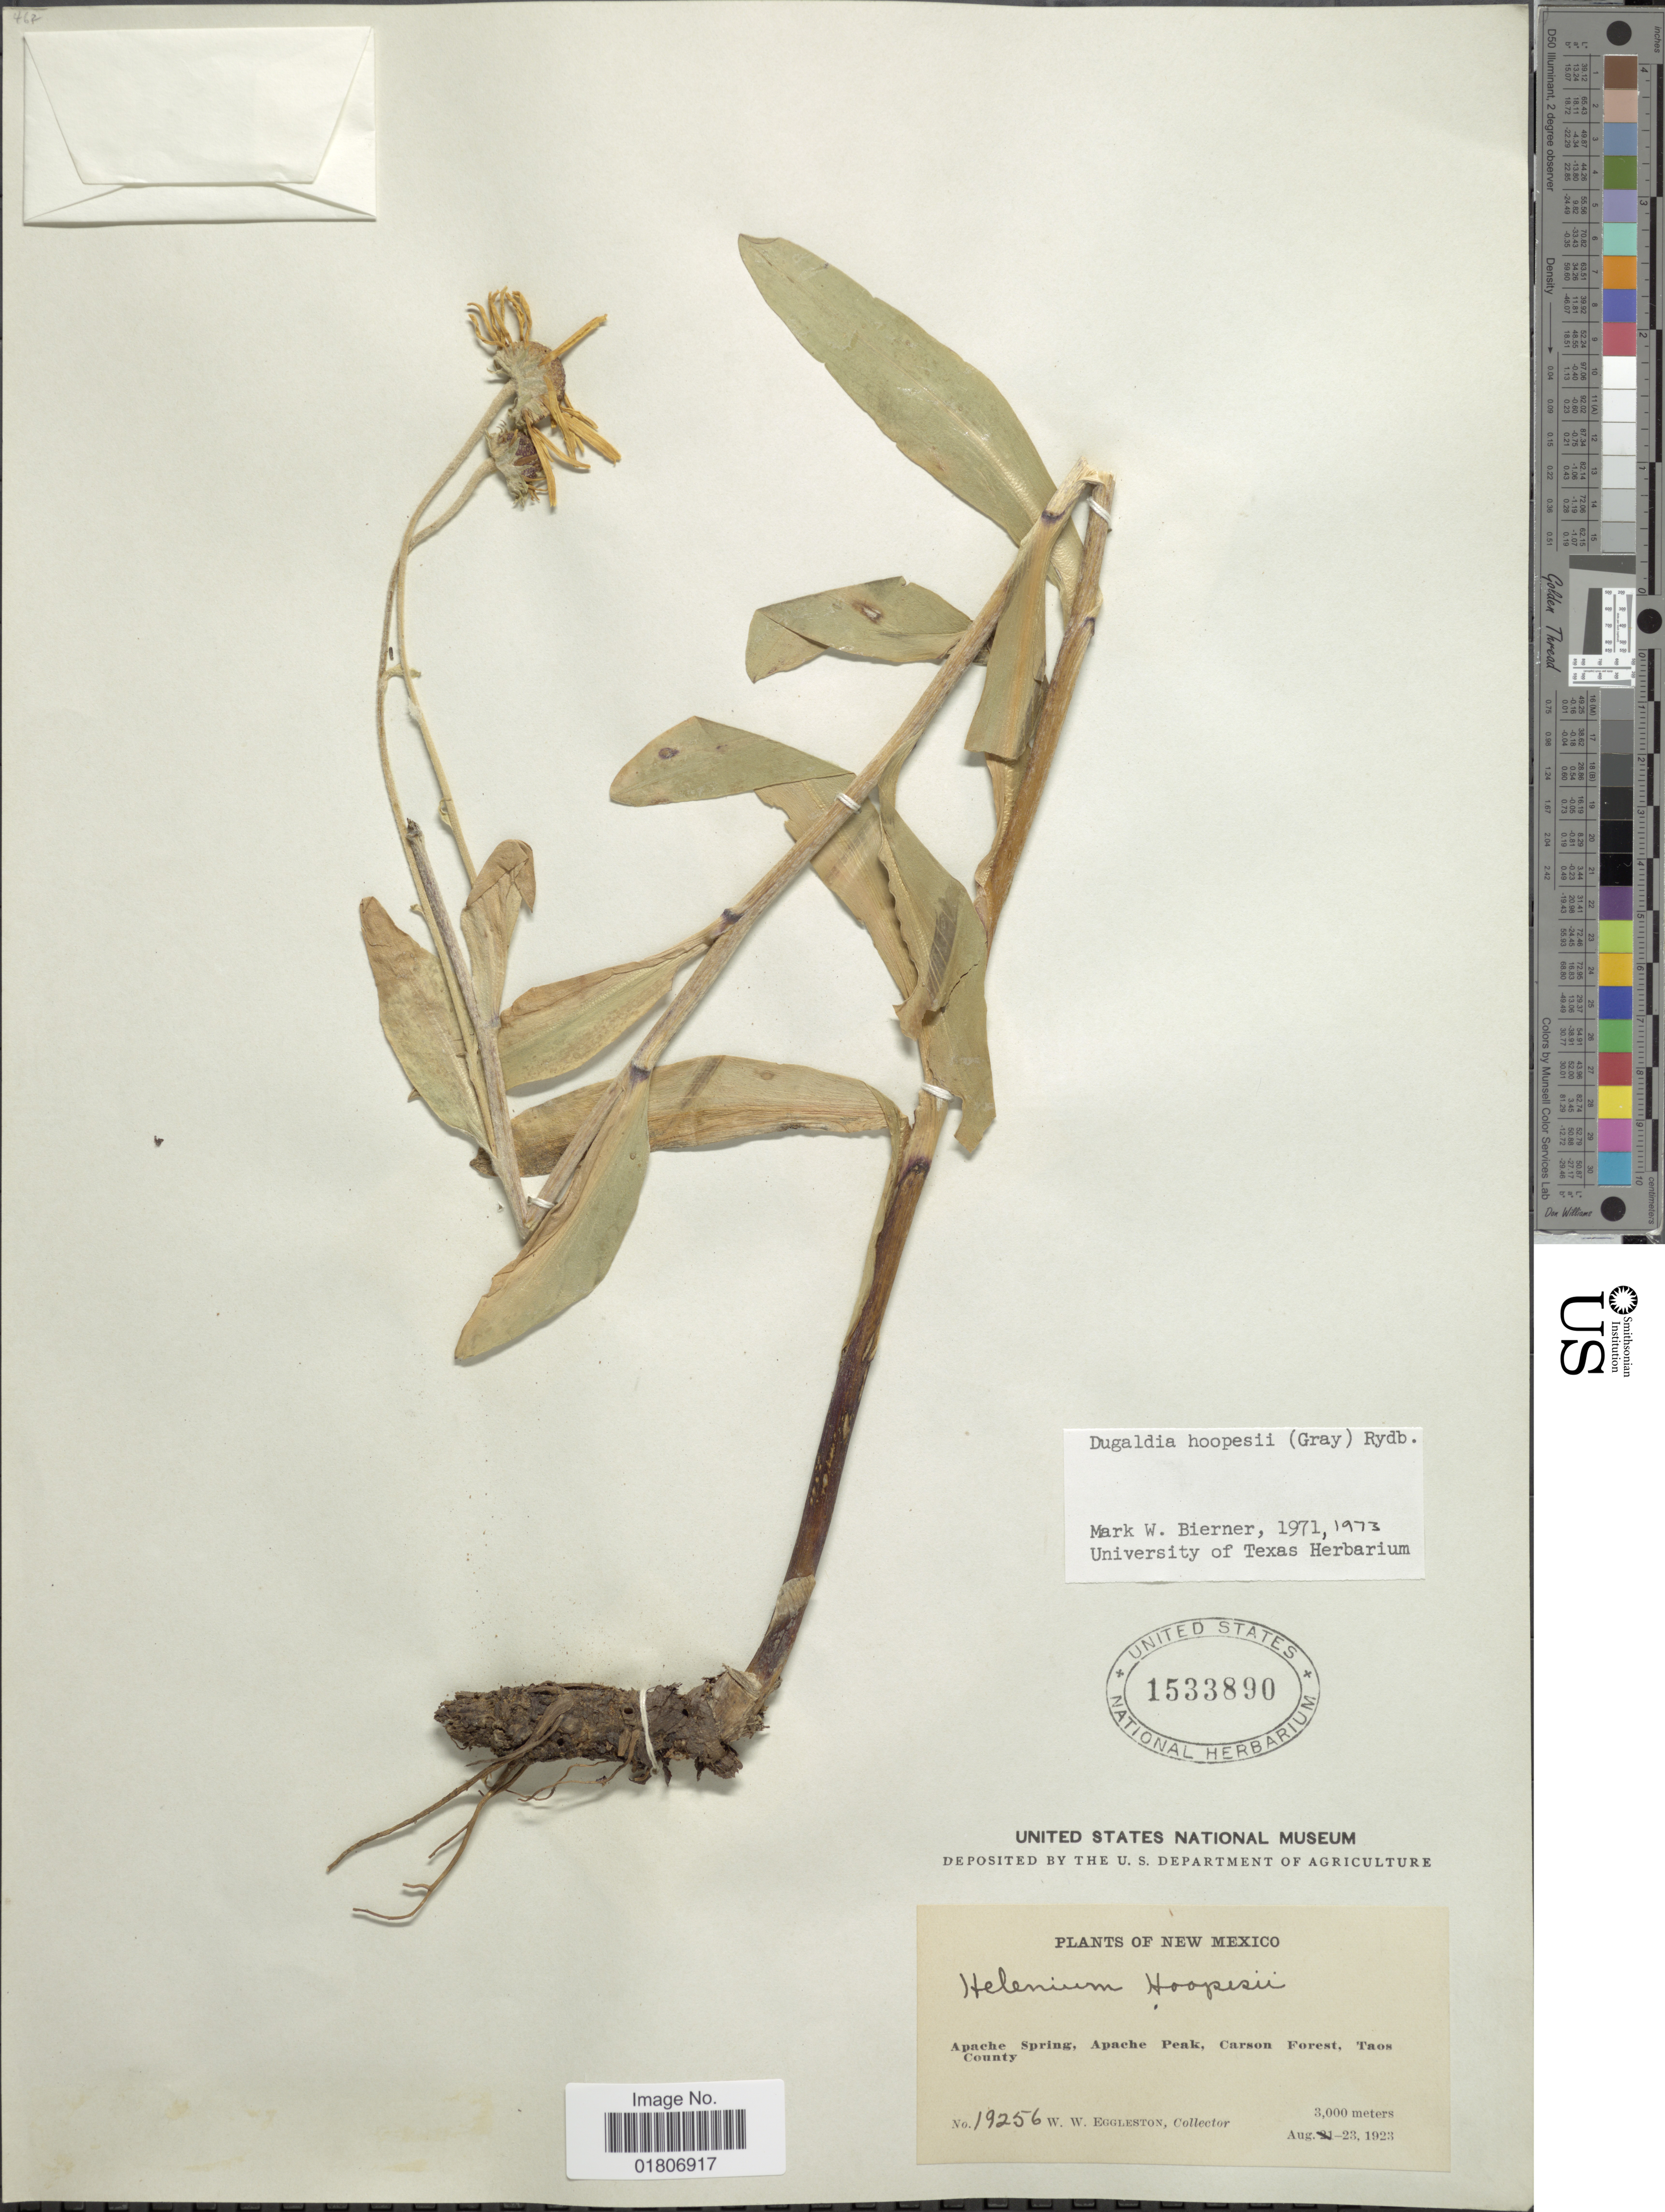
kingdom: Plantae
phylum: Tracheophyta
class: Magnoliopsida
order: Asterales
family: Asteraceae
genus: Dugaldia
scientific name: Dugaldia hoopesii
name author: (A. Gray) Rydb.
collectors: W. W. Eggleston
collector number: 19256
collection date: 1923-08-23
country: United States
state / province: New Mexico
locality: Apache Spring, Apache Peak, Carson Forest, Taos County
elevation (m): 3000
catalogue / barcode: US 1533890